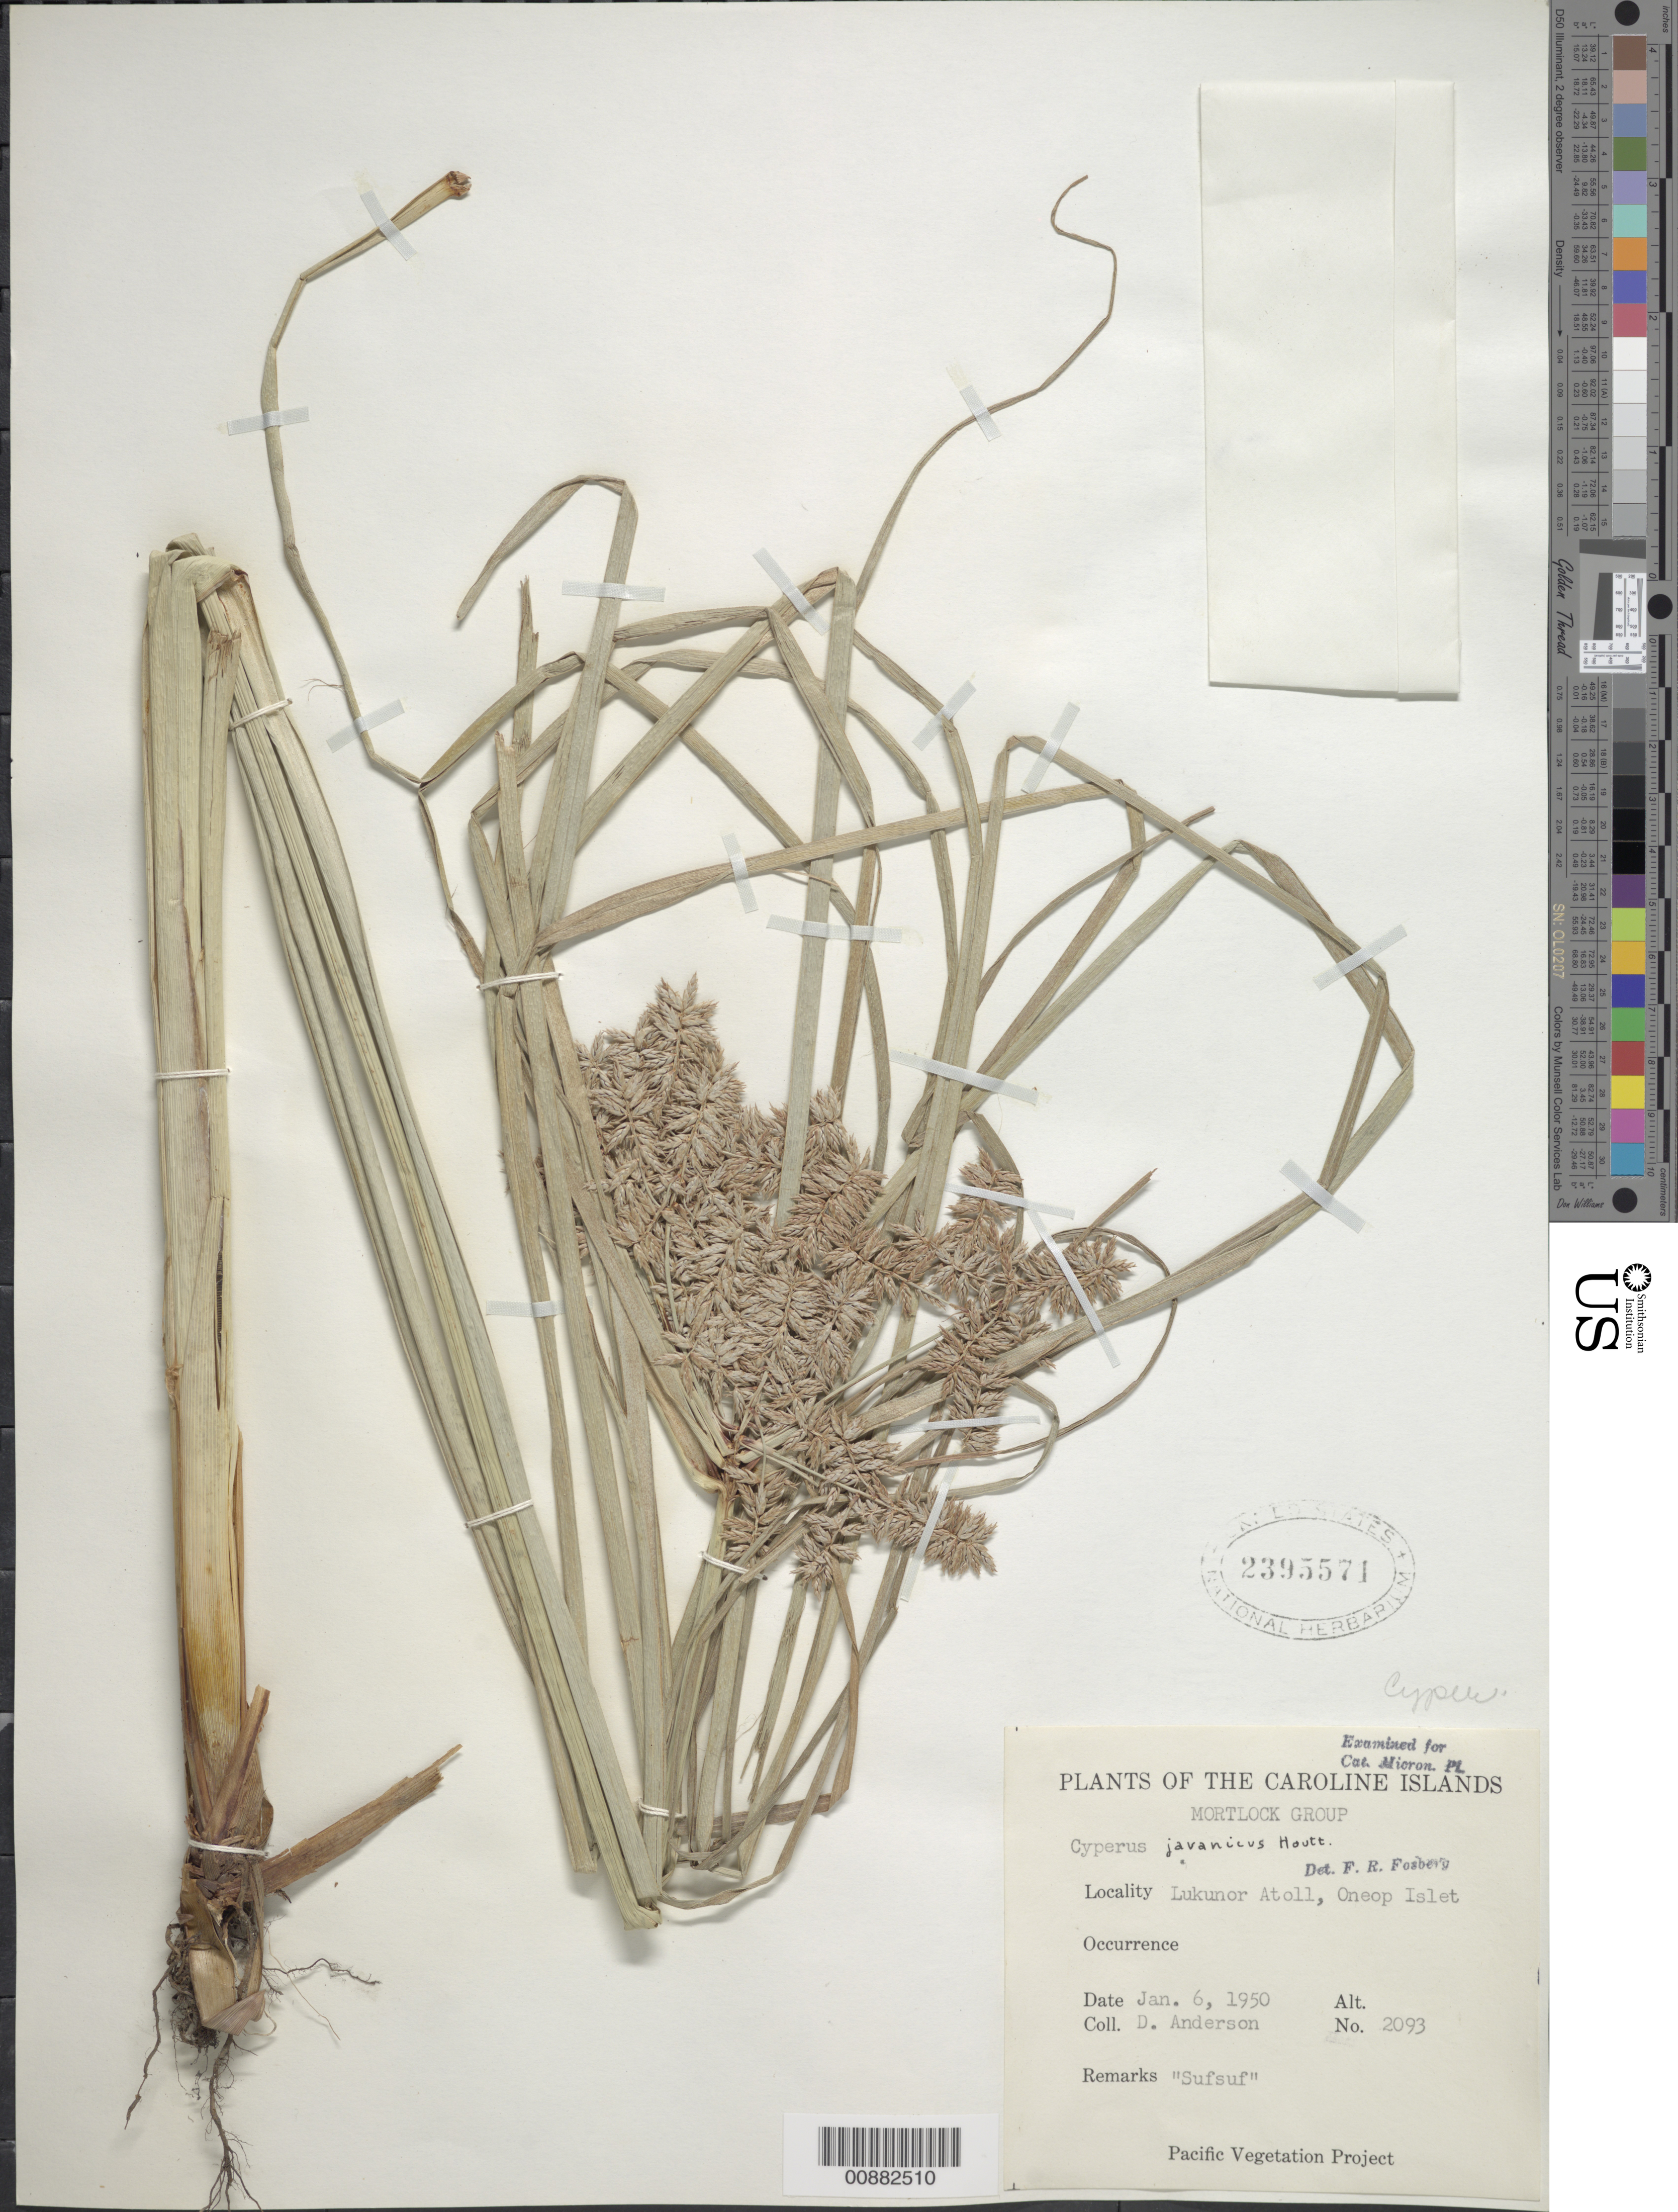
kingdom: Plantae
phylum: Tracheophyta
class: Liliopsida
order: Poales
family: Cyperaceae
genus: Cyperus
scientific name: Cyperus javanicus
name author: Houtt.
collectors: D. Anderson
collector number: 2093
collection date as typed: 06 Jan 1950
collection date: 1950-01-06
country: Micronesia, Federated States of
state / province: Truk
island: Lukunor Atoll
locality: Oneop Islet. Cartí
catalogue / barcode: US 3250477